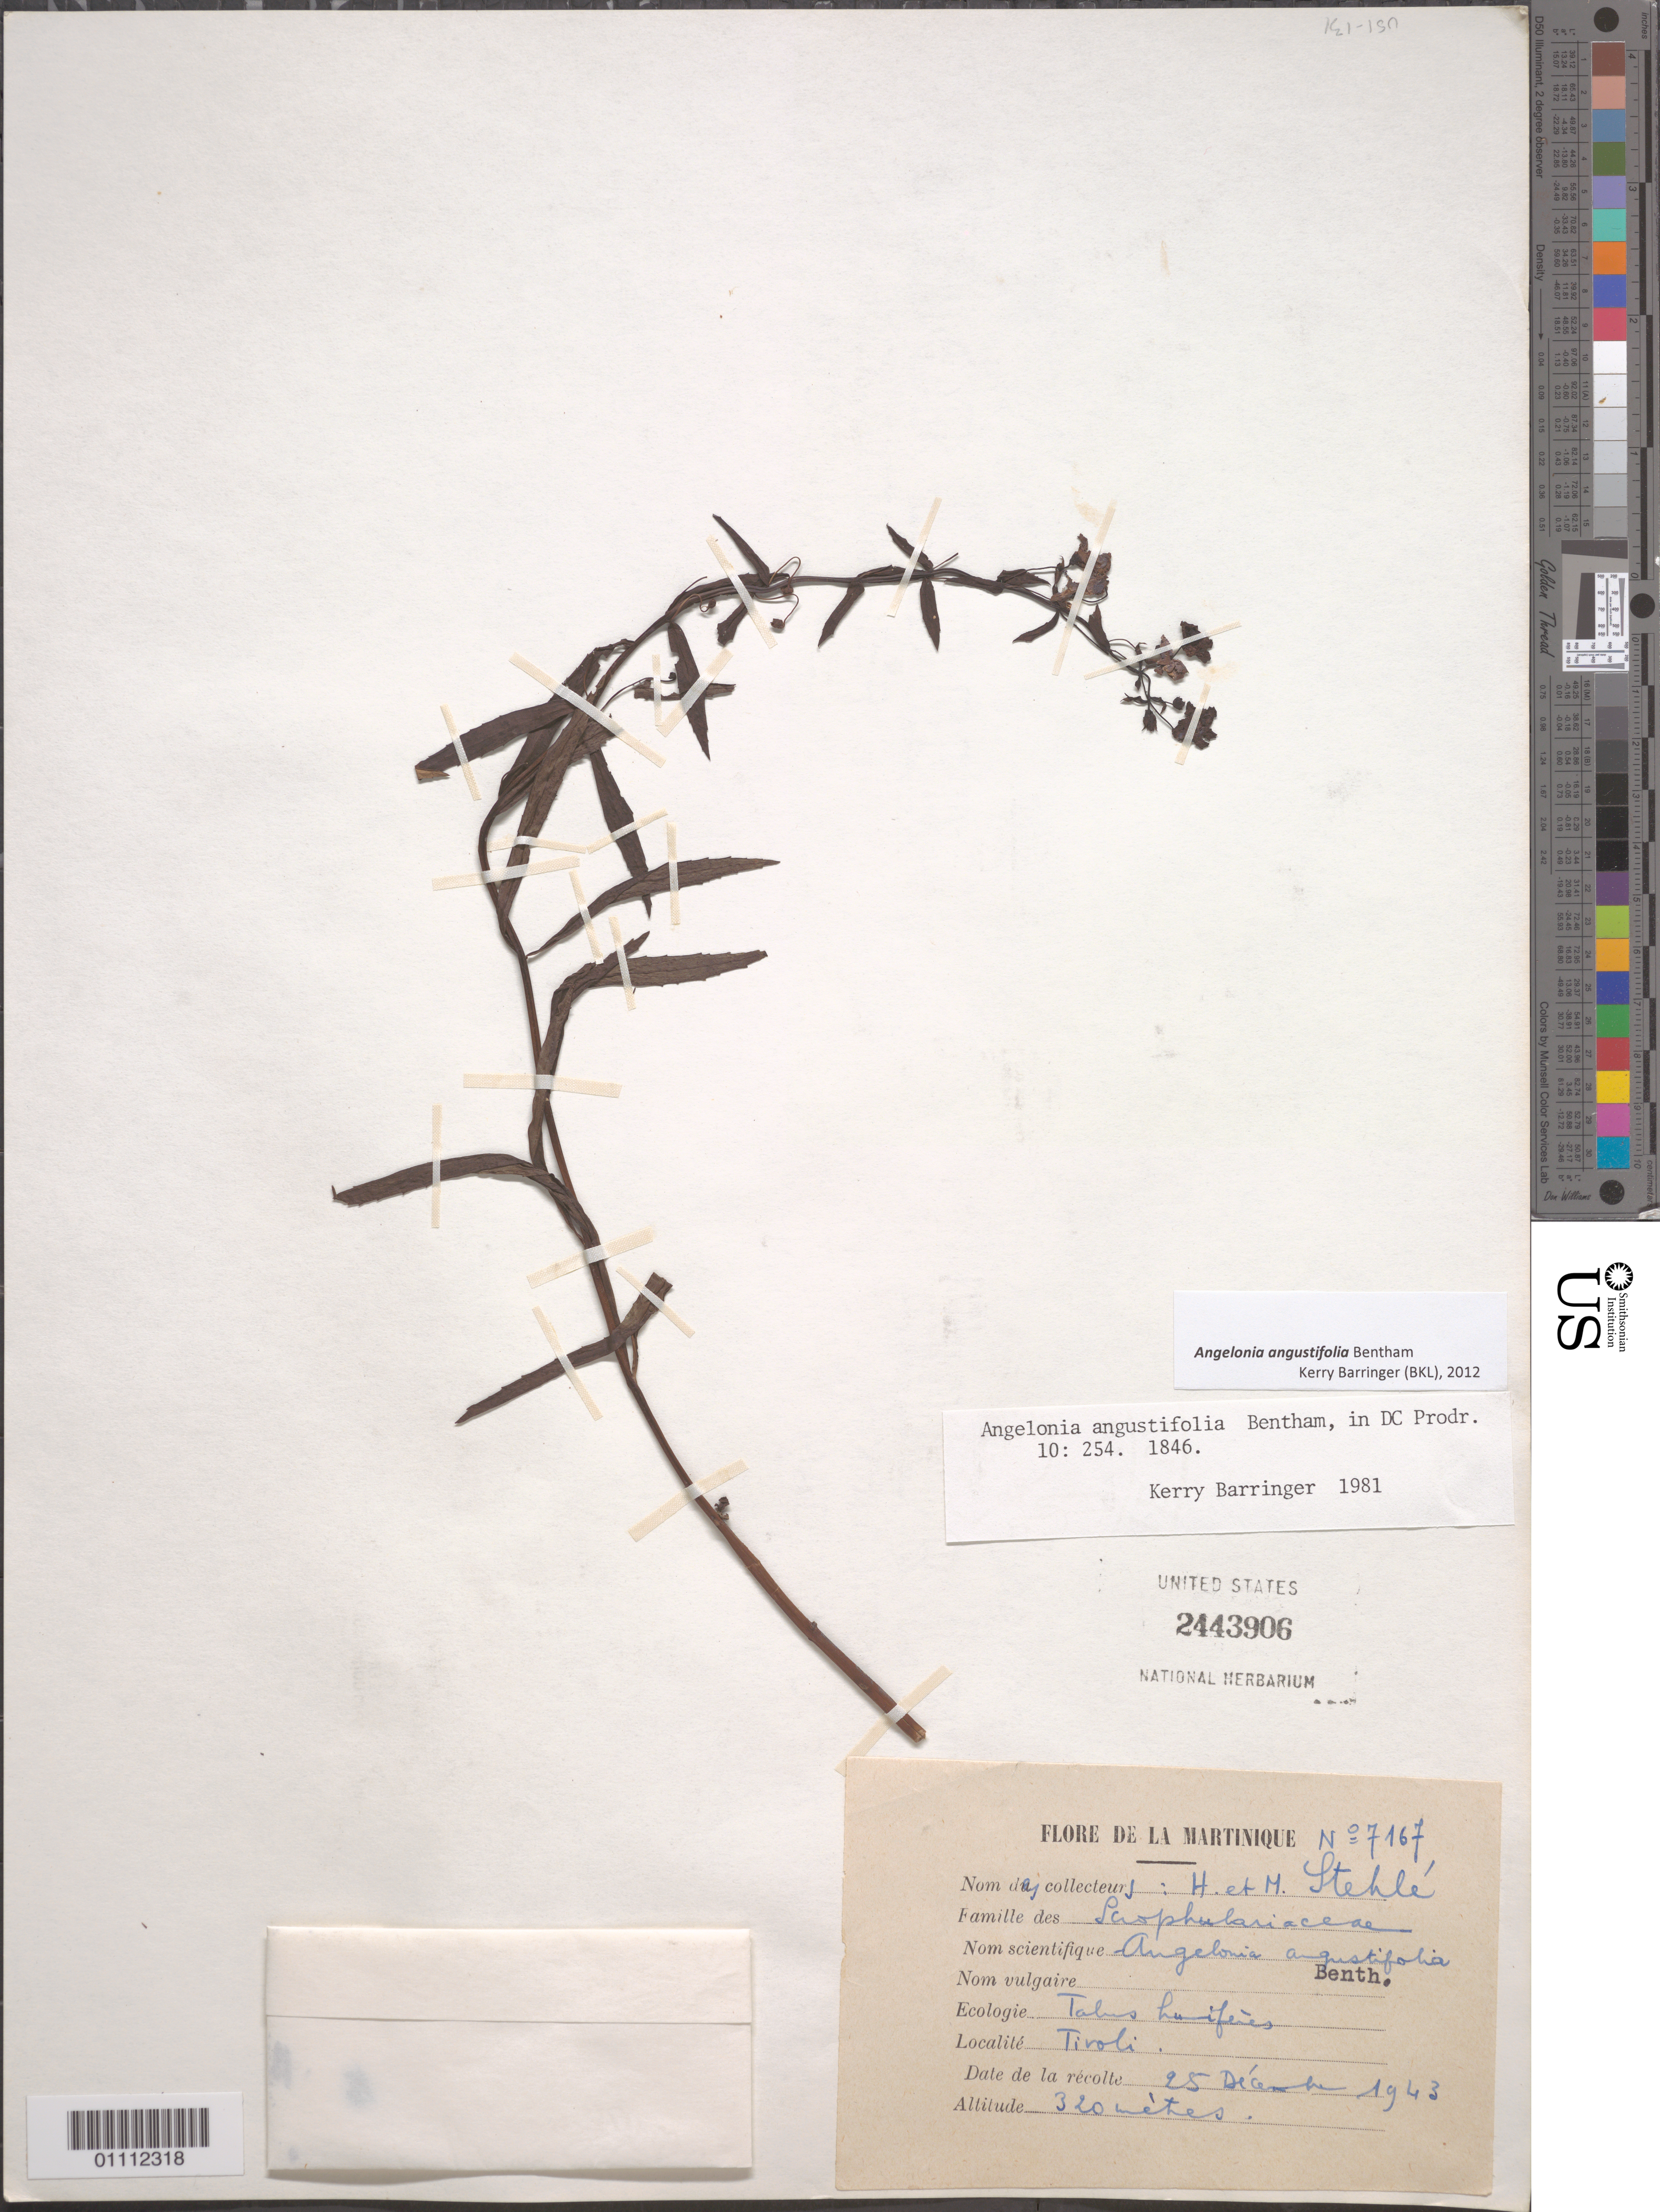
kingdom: Plantae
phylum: Tracheophyta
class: Magnoliopsida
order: Lamiales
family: Plantaginaceae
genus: Angelonia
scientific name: Angelonia angustifolia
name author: Benth.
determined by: Barringer, K.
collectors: H. Stehlé & M. Stehlé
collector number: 7167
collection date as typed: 25 Dec 1943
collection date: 1943-12-25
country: Martinique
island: Martinique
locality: Tivoli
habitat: Talus humifères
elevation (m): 320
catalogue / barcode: US 2443906